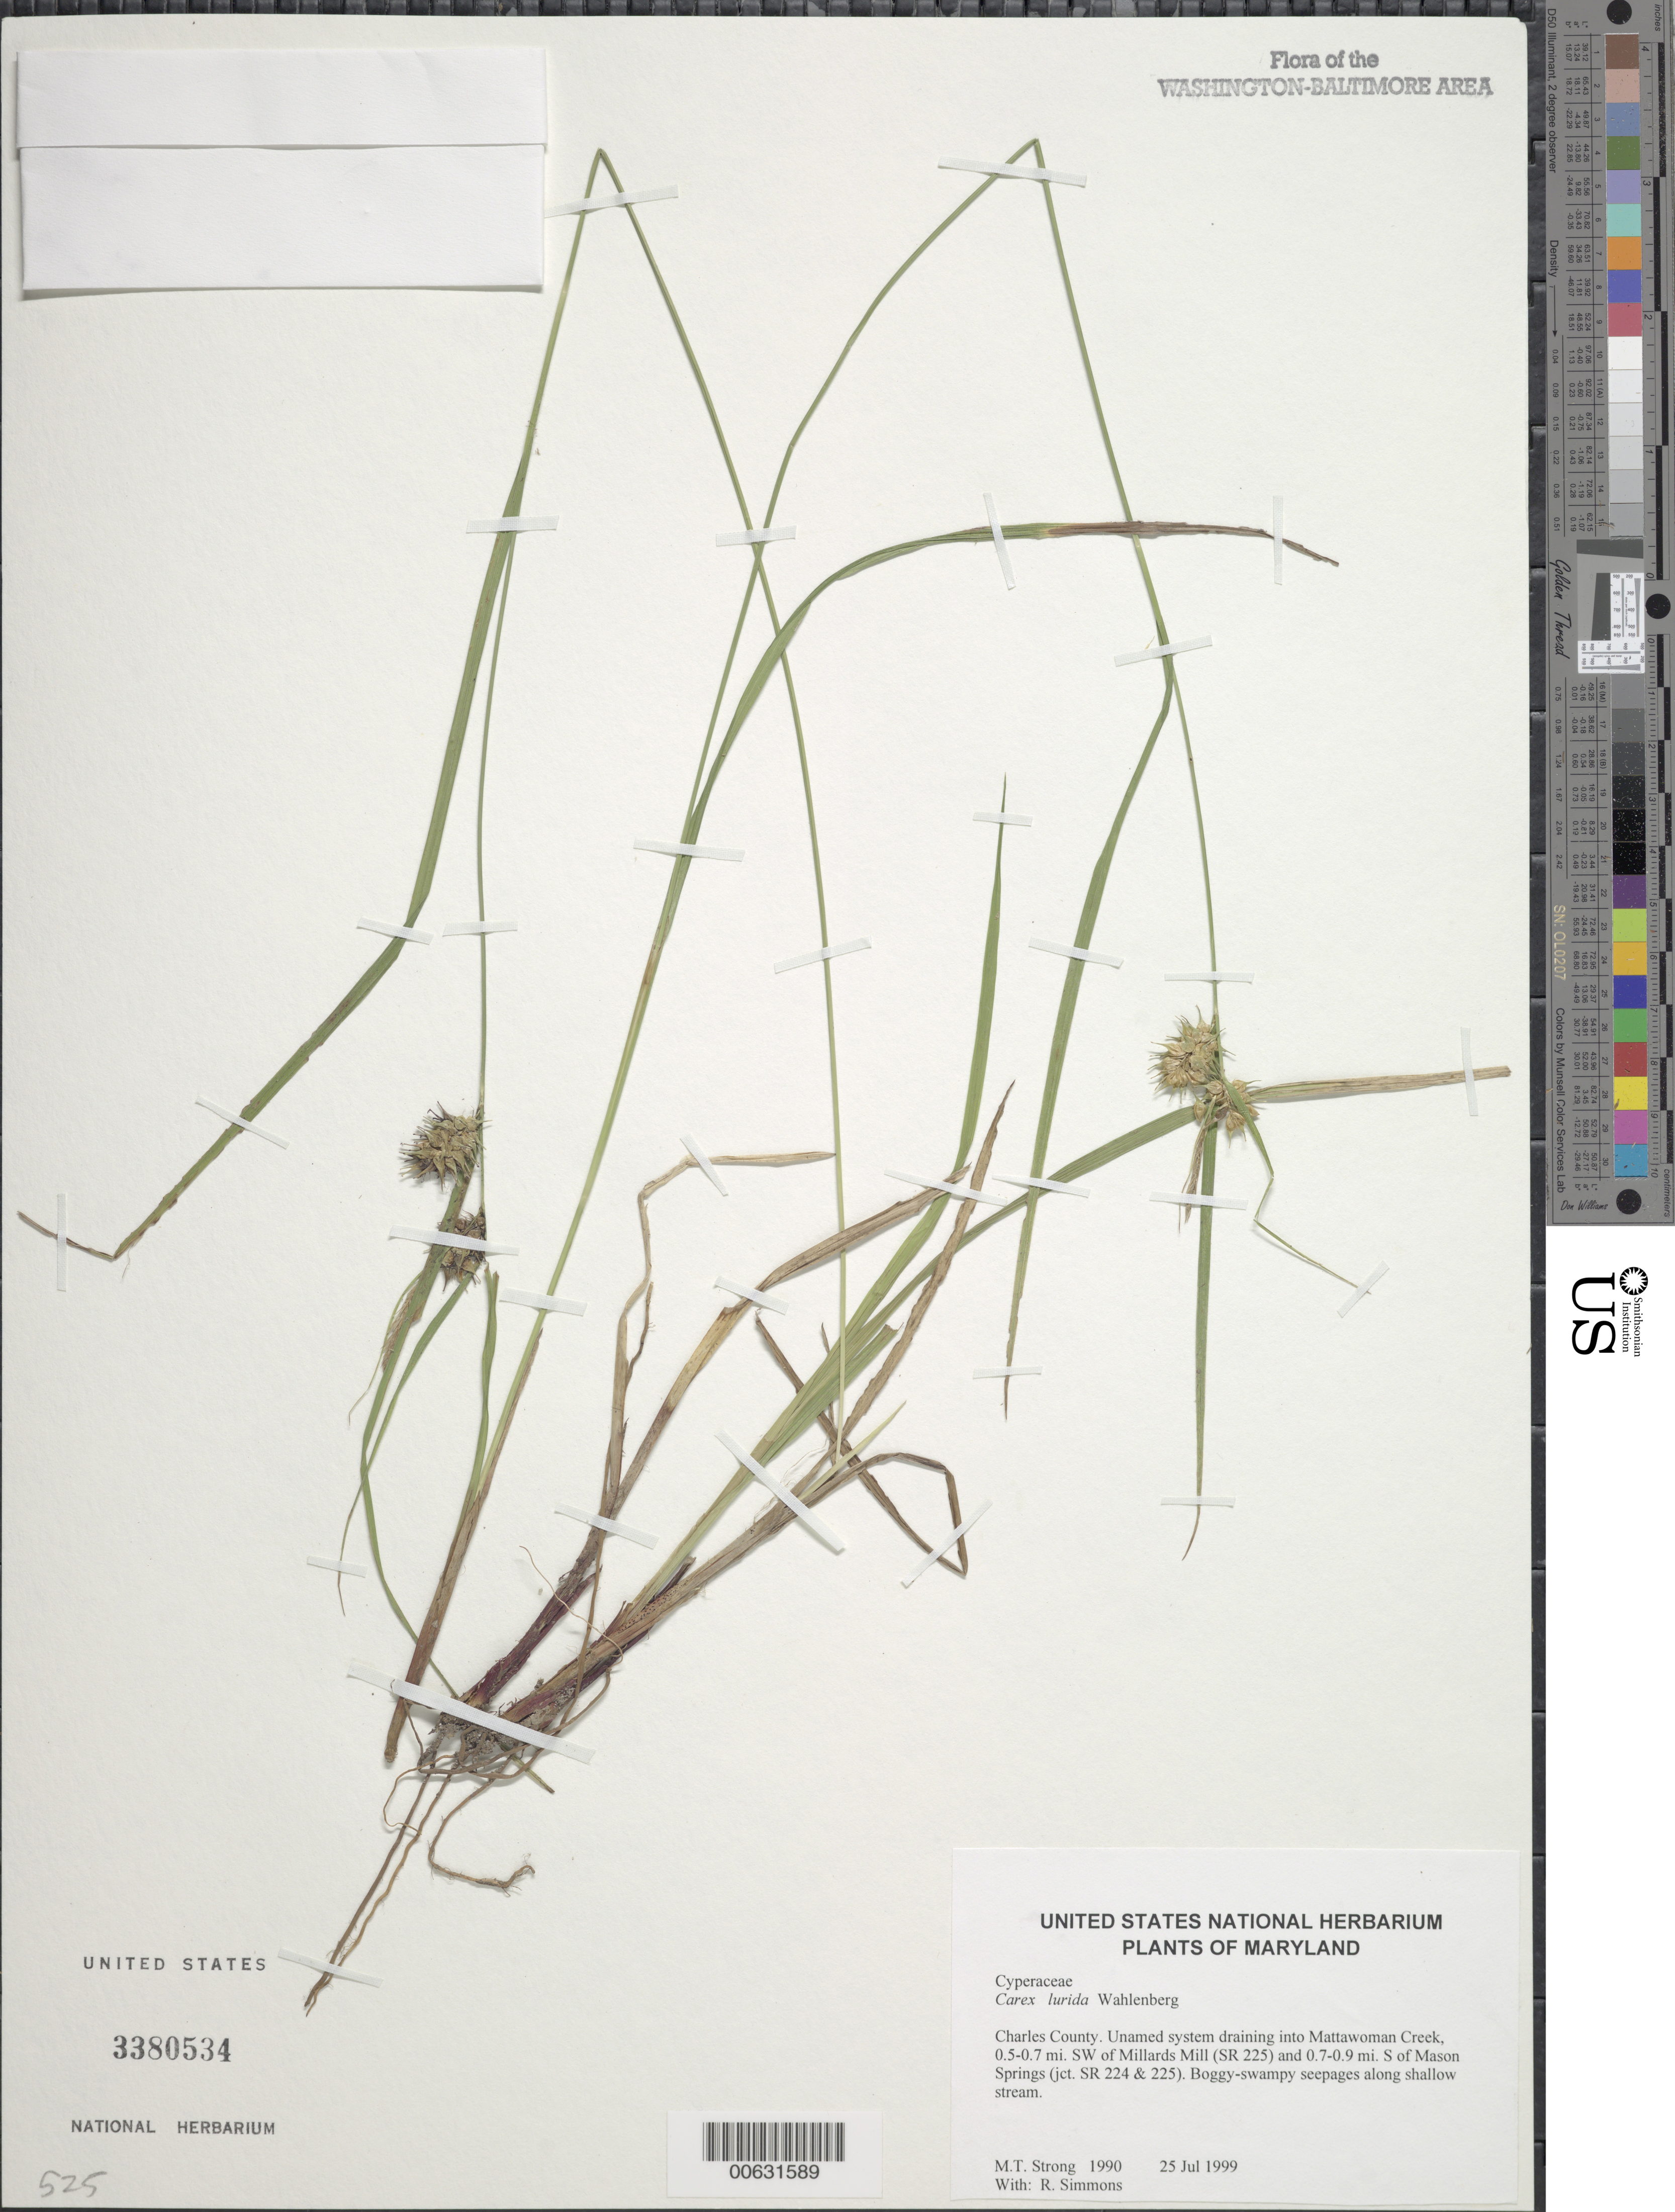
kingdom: Plantae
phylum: Tracheophyta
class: Liliopsida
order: Poales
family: Cyperaceae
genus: Carex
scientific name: Carex lurida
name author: Wahlenb.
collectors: M. T. Strong & R. Simmons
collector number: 1990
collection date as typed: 25 Jul 1999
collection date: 1999-07-25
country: United States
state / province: Maryland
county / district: Charles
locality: Unamed system draining into Mattawoman Creek, 0.5-0.7 mi. SW of Millards Mill (SR 225) and 0.7-0.9 mi. S of Mason Springs (jct. SR 224 & 225).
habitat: Boggy-swampy seepages along shallow stream.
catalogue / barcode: US 3380534